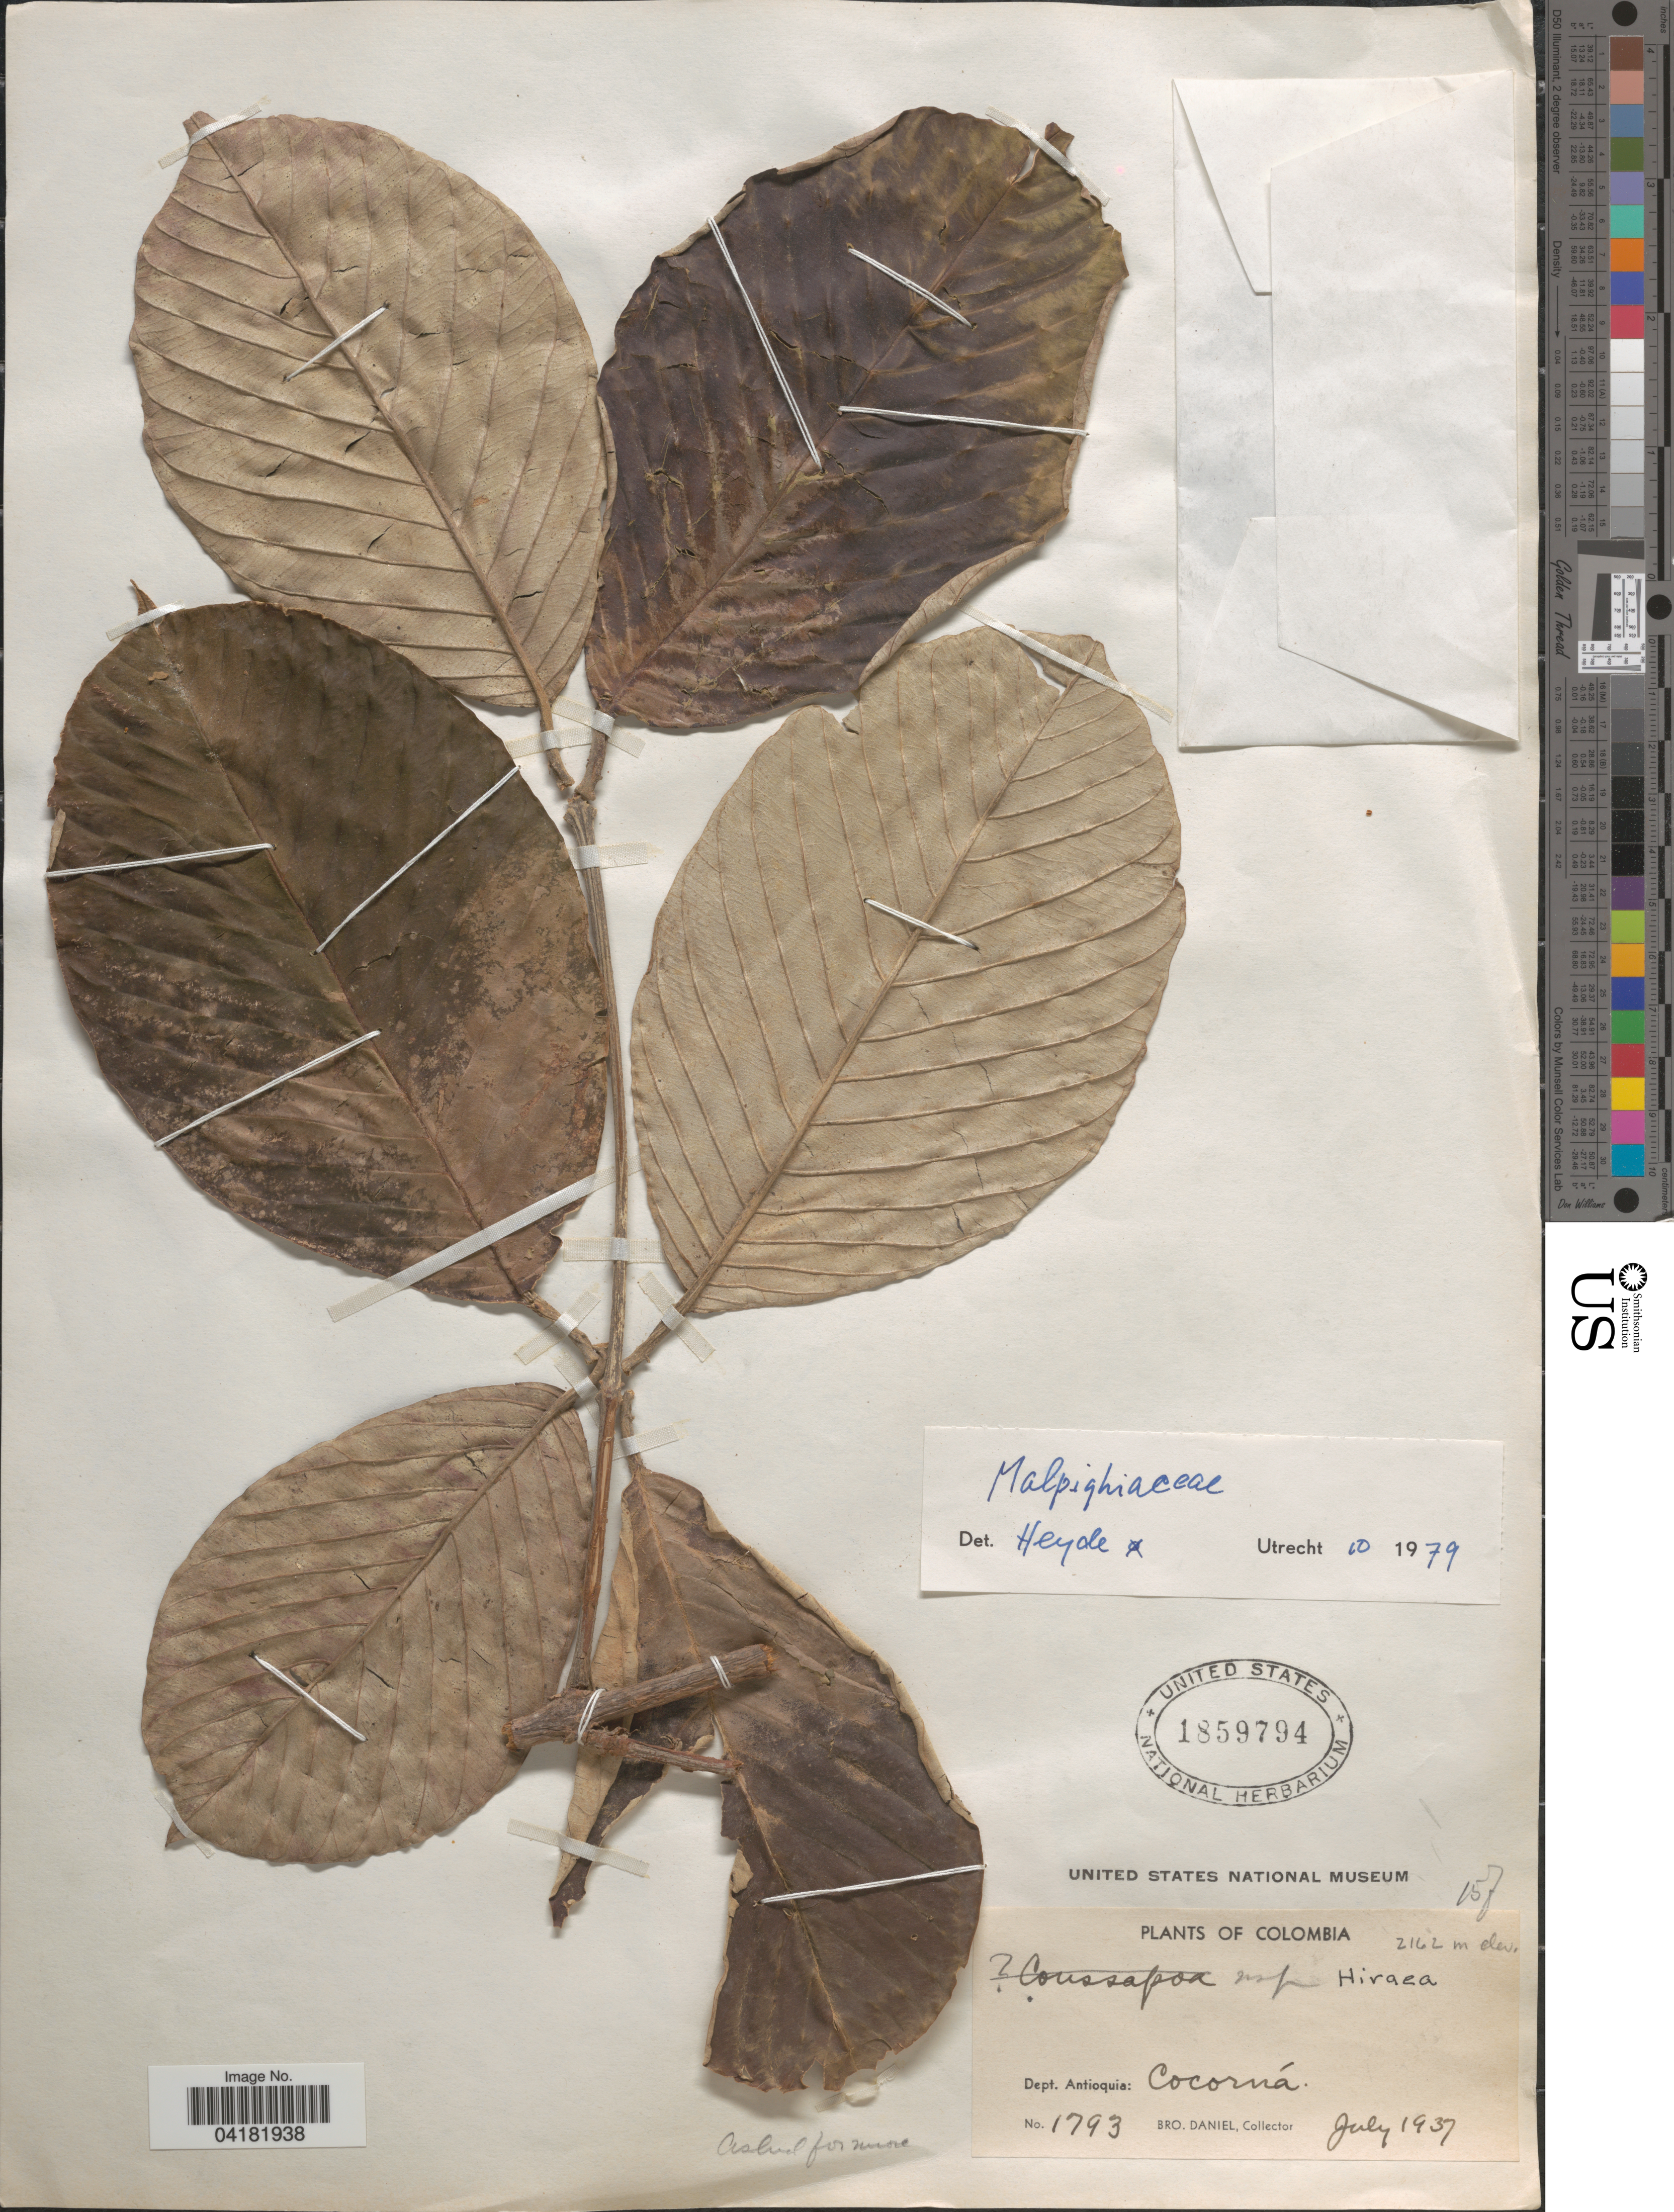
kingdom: Plantae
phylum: Tracheophyta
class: Magnoliopsida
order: Malpighiales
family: Malpighiaceae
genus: Hiraea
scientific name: Hiraea sp.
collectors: Bro. Daniel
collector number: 1793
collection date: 1937-07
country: Colombia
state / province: Antioquia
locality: Dept. Antioquia: Cocorná.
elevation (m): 2162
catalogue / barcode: US 1859794